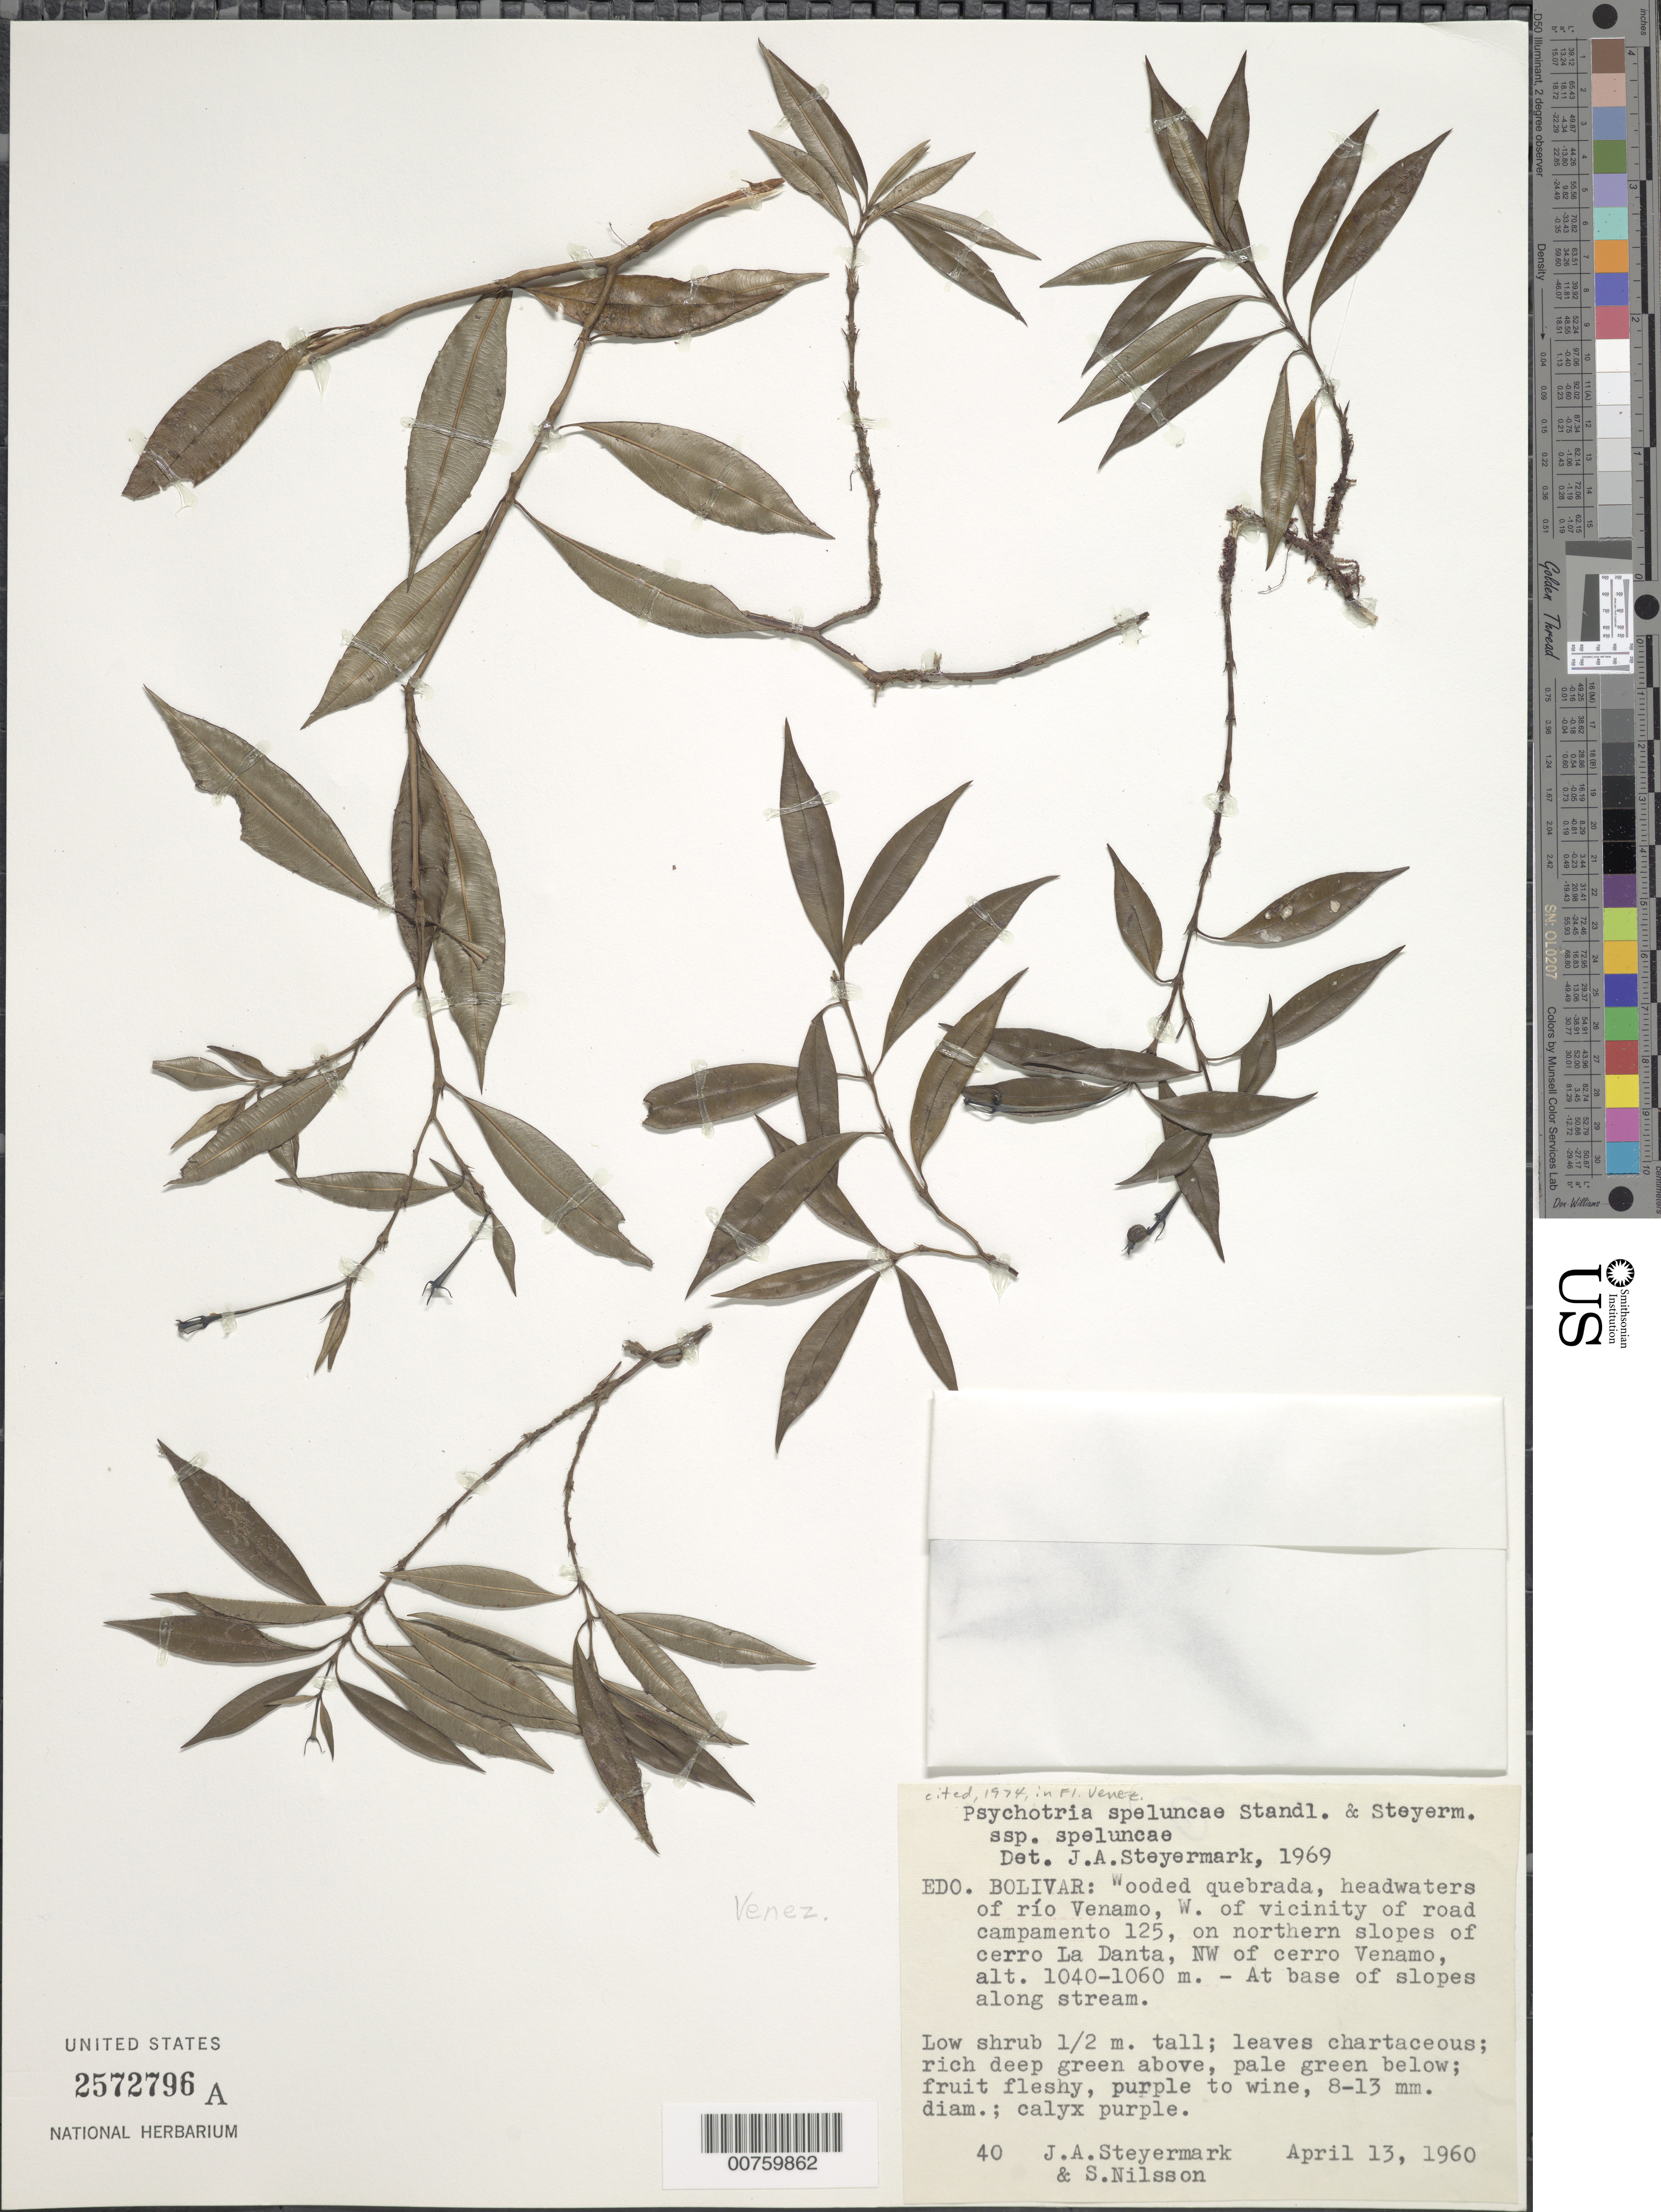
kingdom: Plantae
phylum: Tracheophyta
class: Magnoliopsida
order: Gentianales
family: Rubiaceae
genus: Psychotria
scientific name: Psychotria speluncae subsp. speluncae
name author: Standl. & Steyerm.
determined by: Steyermark, Julian A., (VEN)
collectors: J. Steyermark & S. Nilsson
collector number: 60 40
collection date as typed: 13-Apr-60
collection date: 1960-04-13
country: Venezuela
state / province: Bolívar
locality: Río Venamo headwaters, W of vic of road campamento 125, on northern slopes of Cerro La Danta, NW of cerro Venamo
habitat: Wooded quebrada; at base of slopes along stream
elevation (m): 1040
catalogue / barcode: US 2572796A